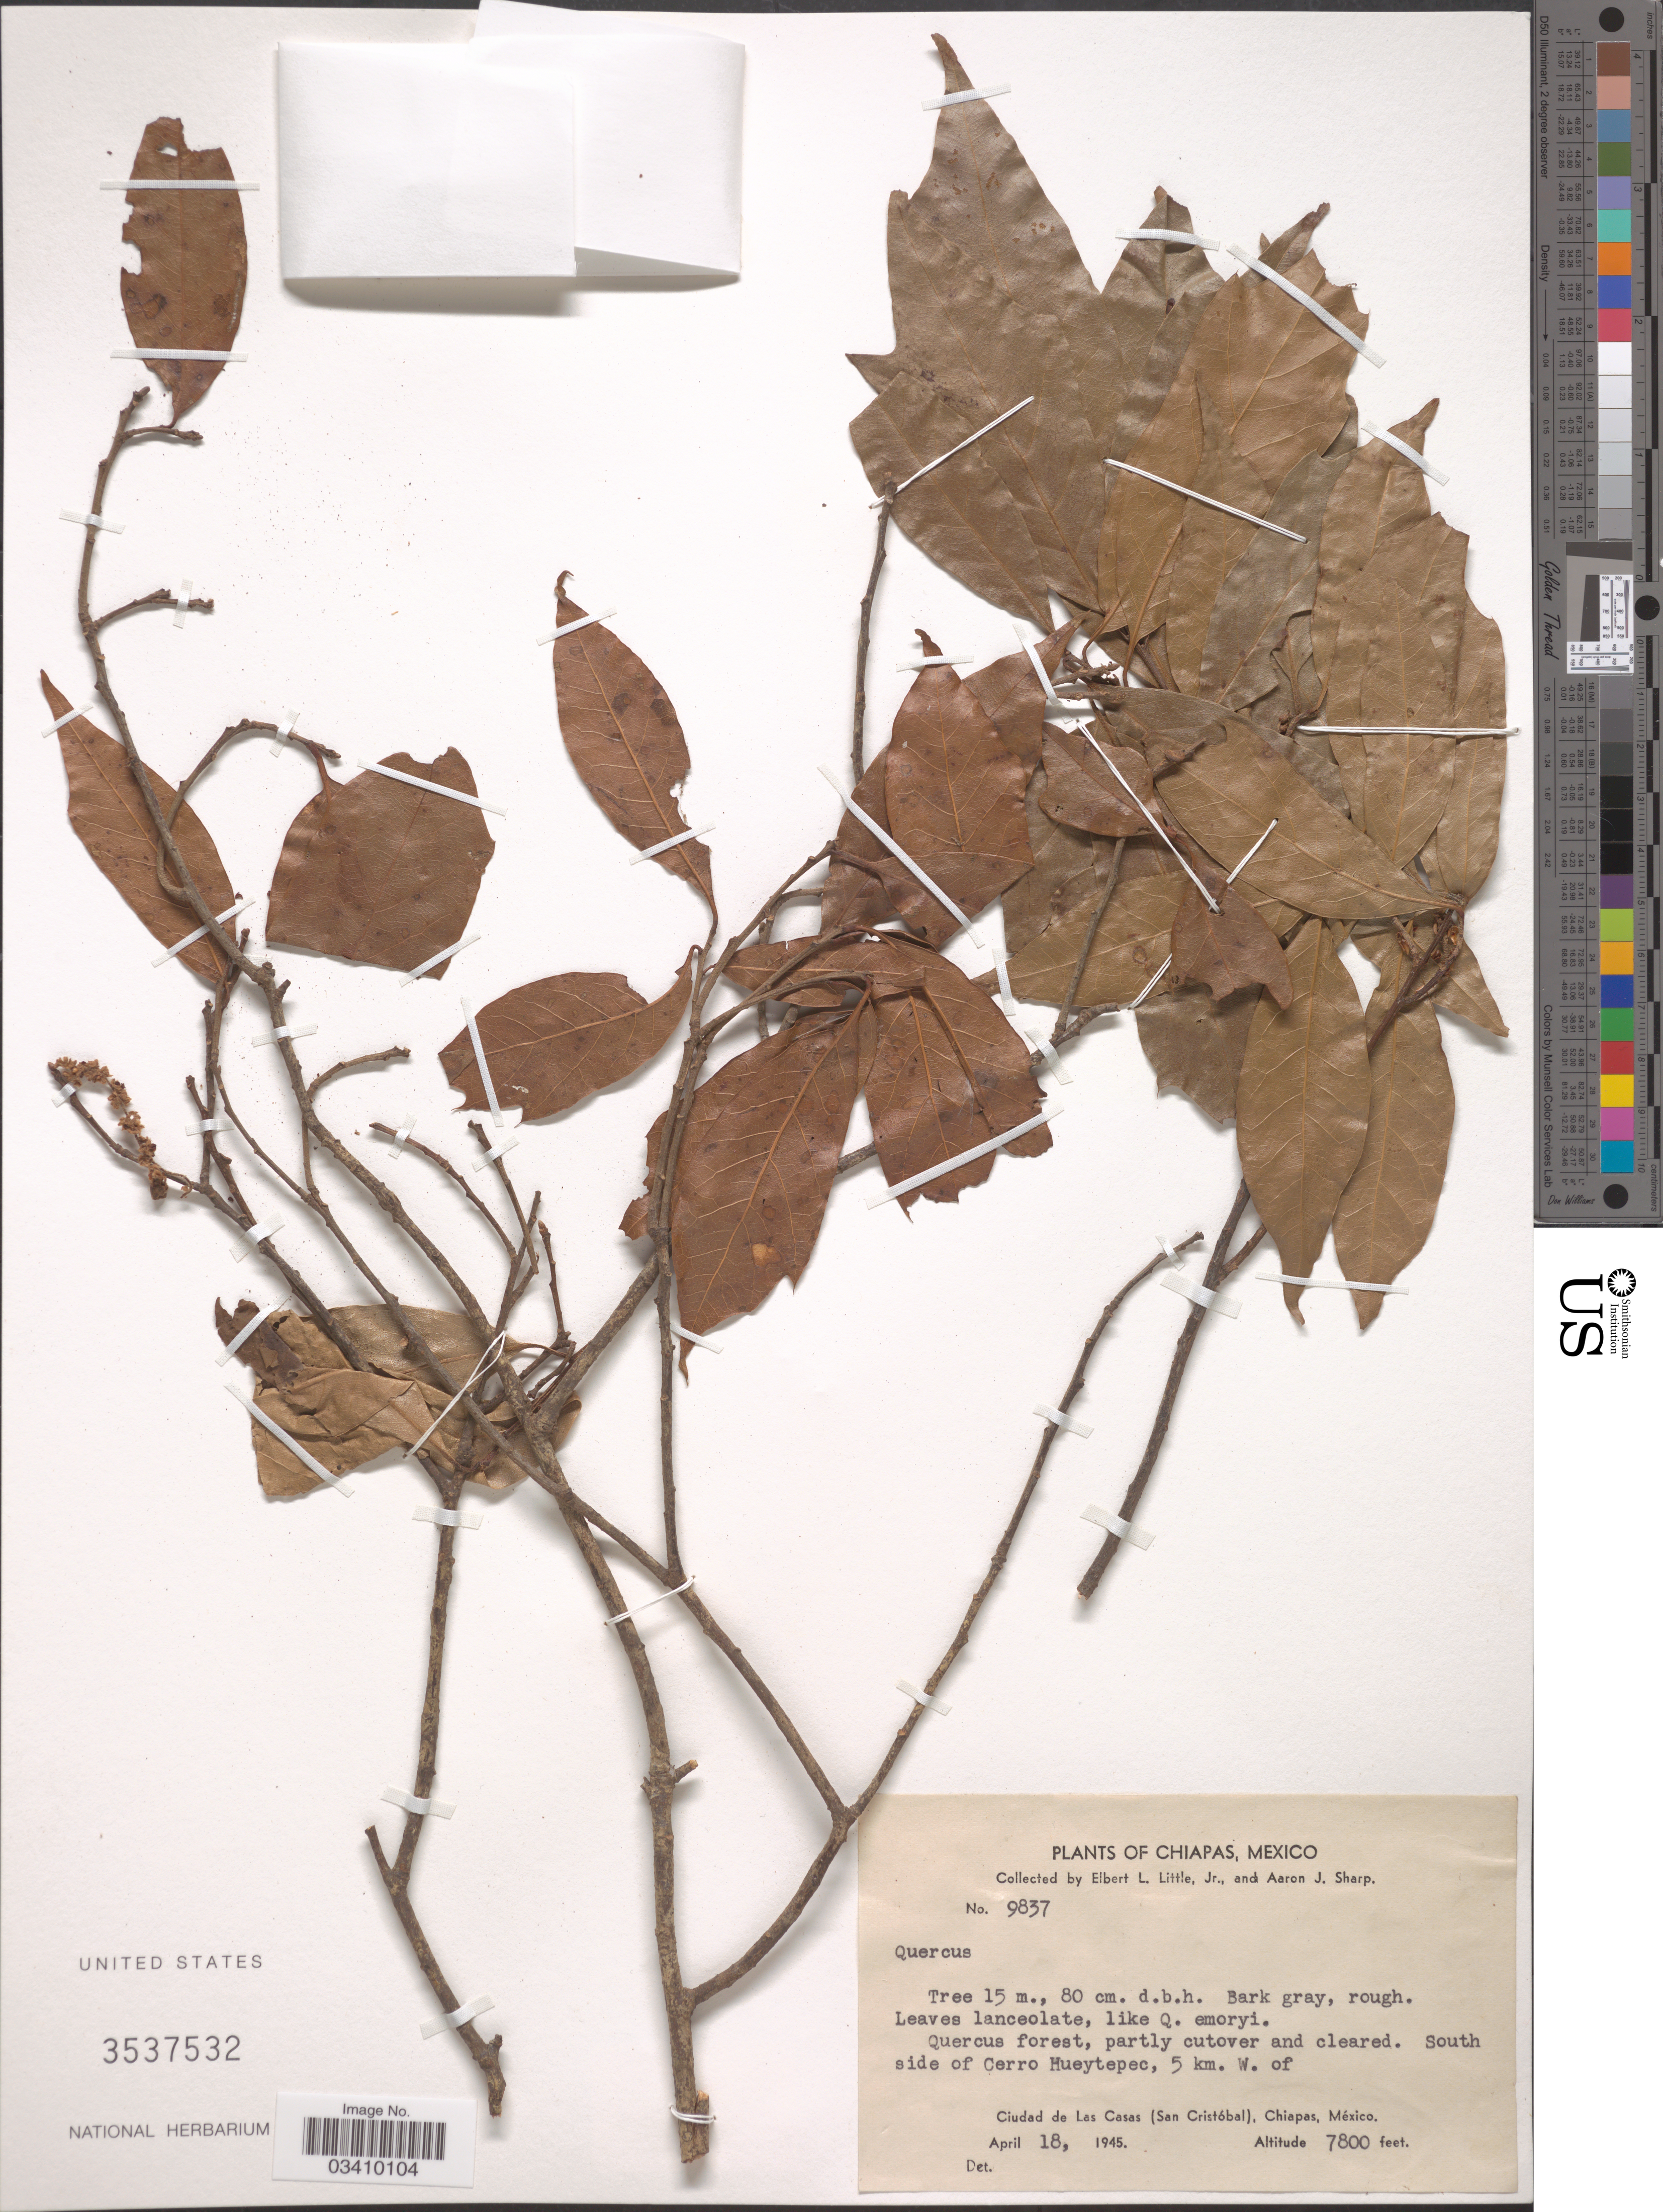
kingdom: Plantae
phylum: Tracheophyta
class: Magnoliopsida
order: Fagales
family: Fagaceae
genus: Quercus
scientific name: Quercus sp.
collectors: E. L. Little & Mrs A. J. Sharp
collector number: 9837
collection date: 1945-04-18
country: Mexico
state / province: Chiapas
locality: South side of Cerro Hueytepec, 5 km. W. of Ciudad de Las Casas (San Cristóbal).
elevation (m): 2377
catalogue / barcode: US 3537532